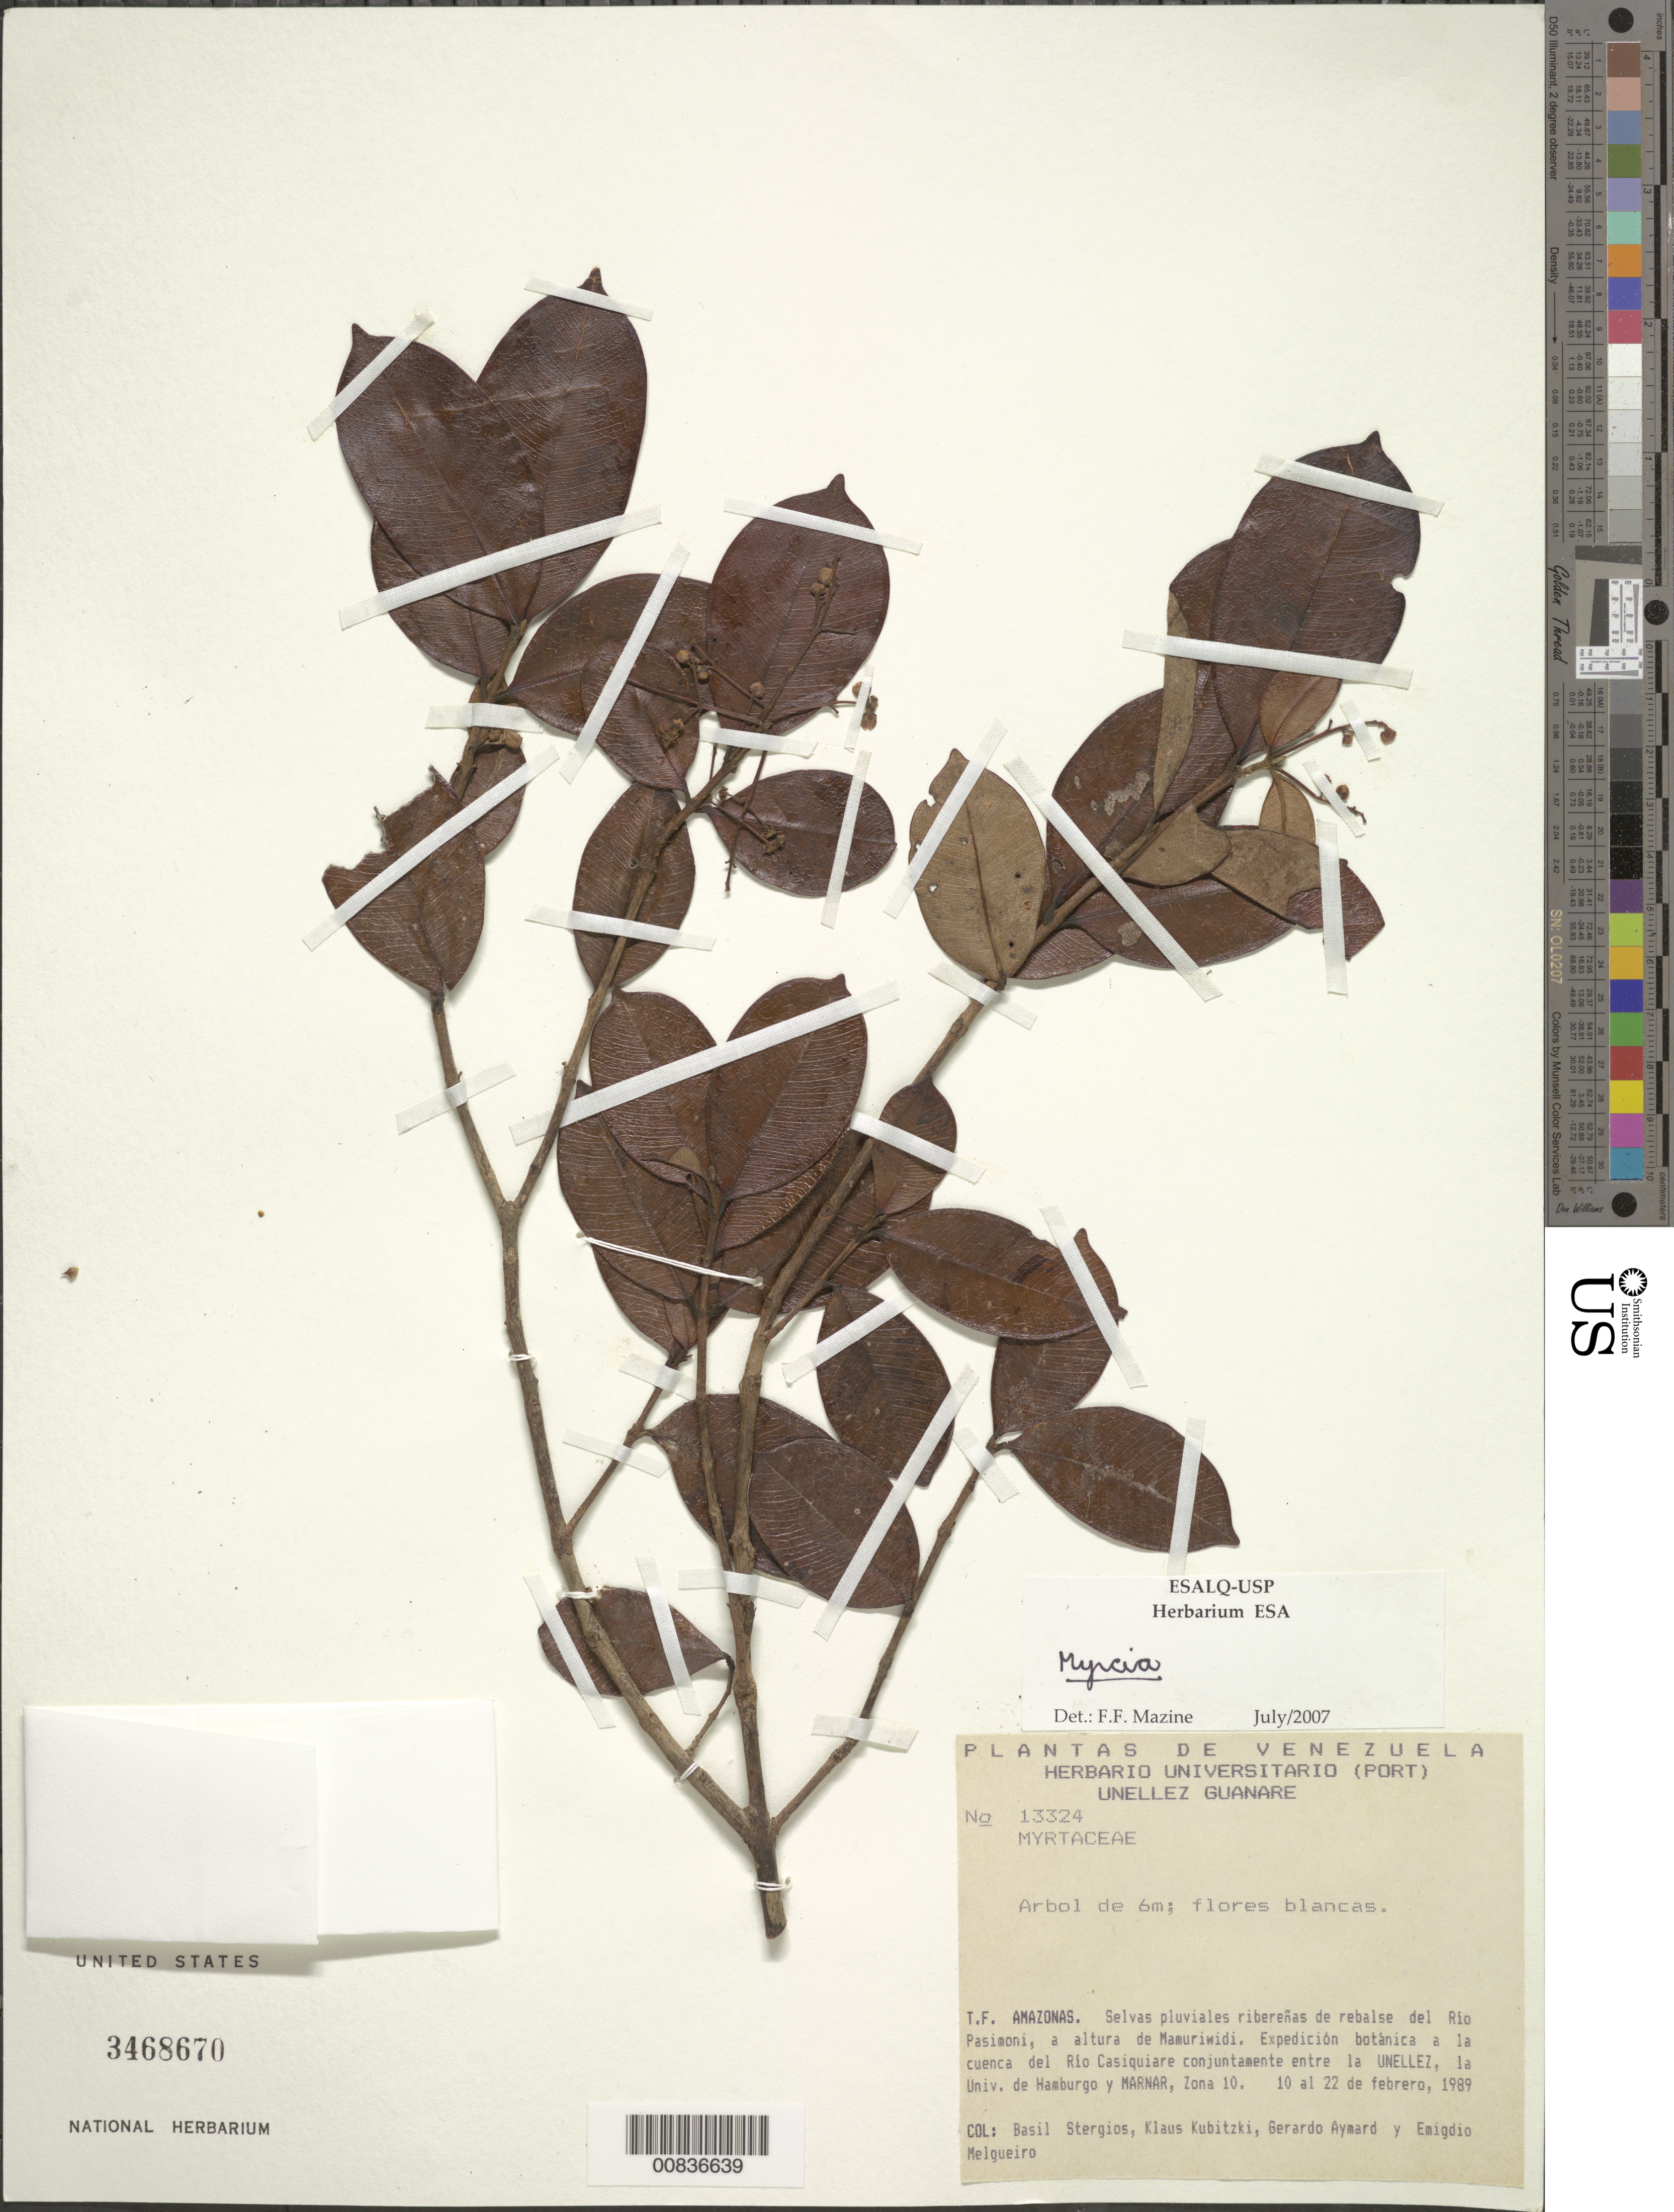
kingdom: Plantae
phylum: Tracheophyta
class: Magnoliopsida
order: Myrtales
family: Myrtaceae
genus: Myrcia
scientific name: Myrcia sp.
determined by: Mazine, Fiorella F.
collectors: B. G. Stergios, K. Kubitzki, G. A. Aymard & E. Melgueiro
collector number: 13324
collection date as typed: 10-Feb-89 to 22-Feb-89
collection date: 1989-02-10/1989-02-22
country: Venezuela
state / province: Amazonas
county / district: Río Negro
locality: Río Casiquiare, Río Pasimoni, a altura de Mamuriwidi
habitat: Selvas pluviales ribereñas de rebalse del río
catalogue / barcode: US 3468670